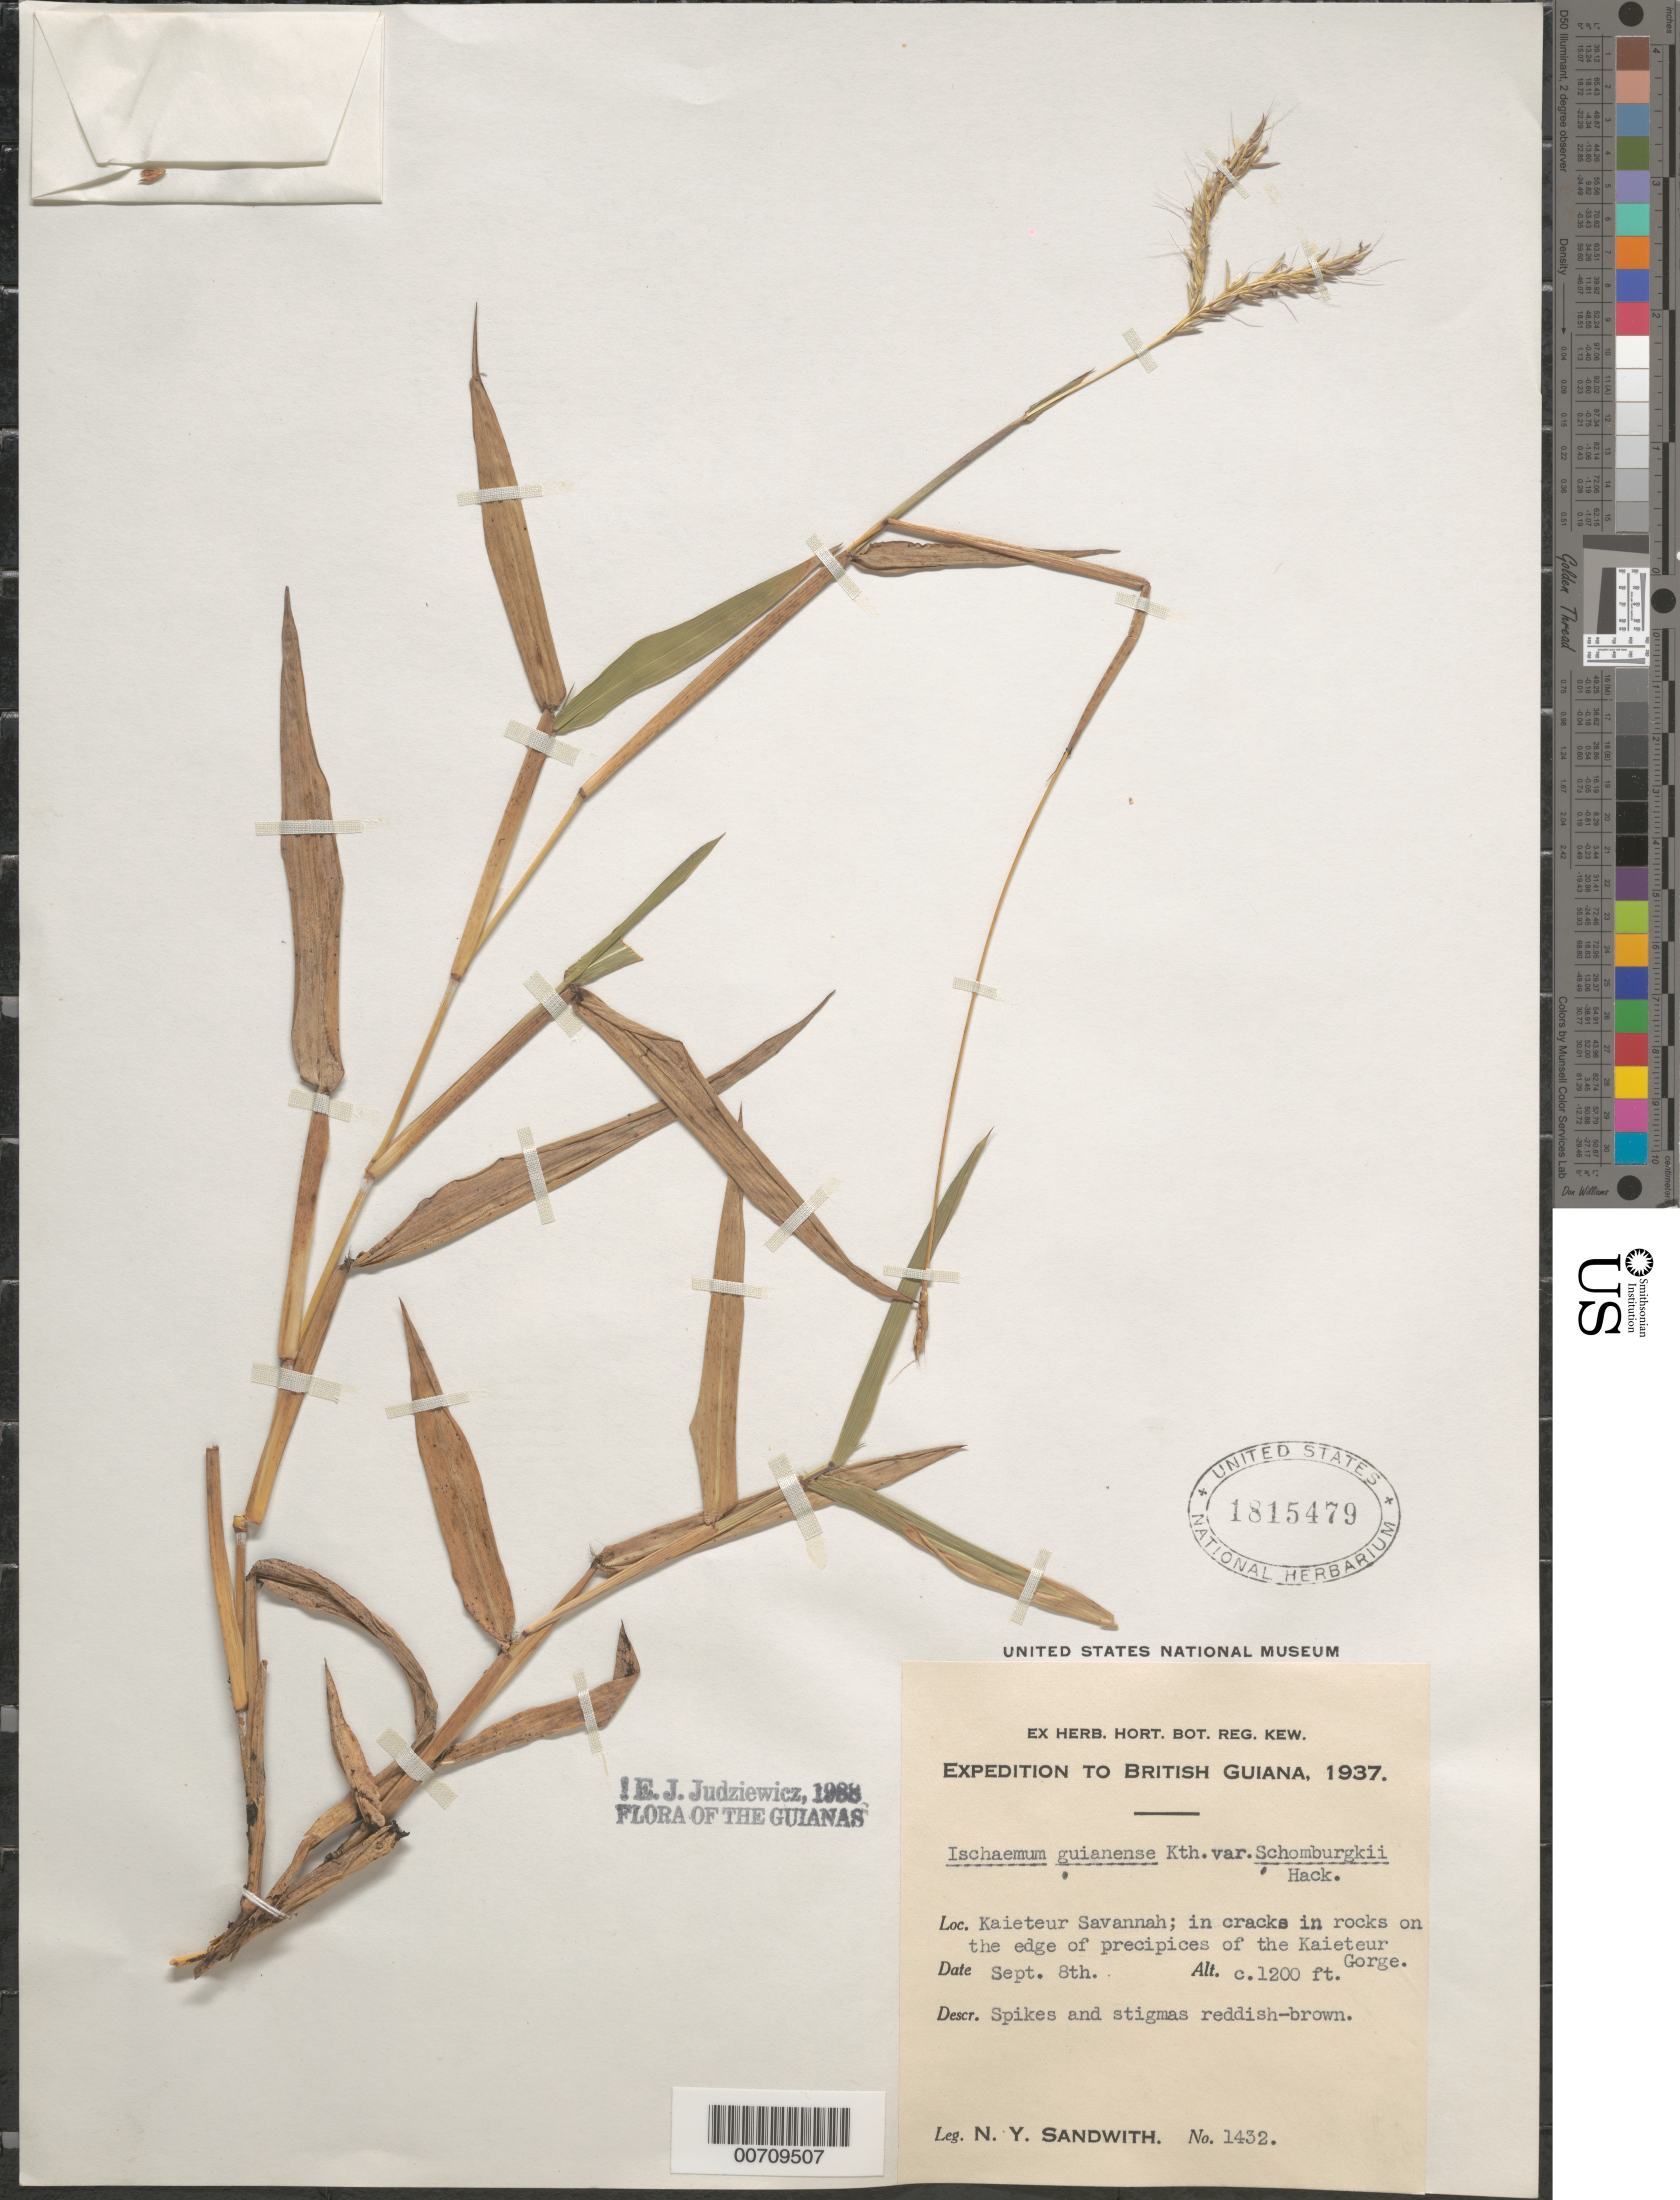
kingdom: Plantae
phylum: Tracheophyta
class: Liliopsida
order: Poales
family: Poaceae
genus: Ischaemum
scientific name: Ischaemum guianense var. schomburgkii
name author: Hack.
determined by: Judziewicz, E. J.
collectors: N. Y. Sandwith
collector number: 1432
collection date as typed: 8-Sep-37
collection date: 1937-09-08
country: Guyana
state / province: Potaro-Siparuni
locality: Kaieteur Savanna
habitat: In cracks in rocks on the edge of precipices of the Kaieteur Gorge.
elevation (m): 366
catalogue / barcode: US 1815479